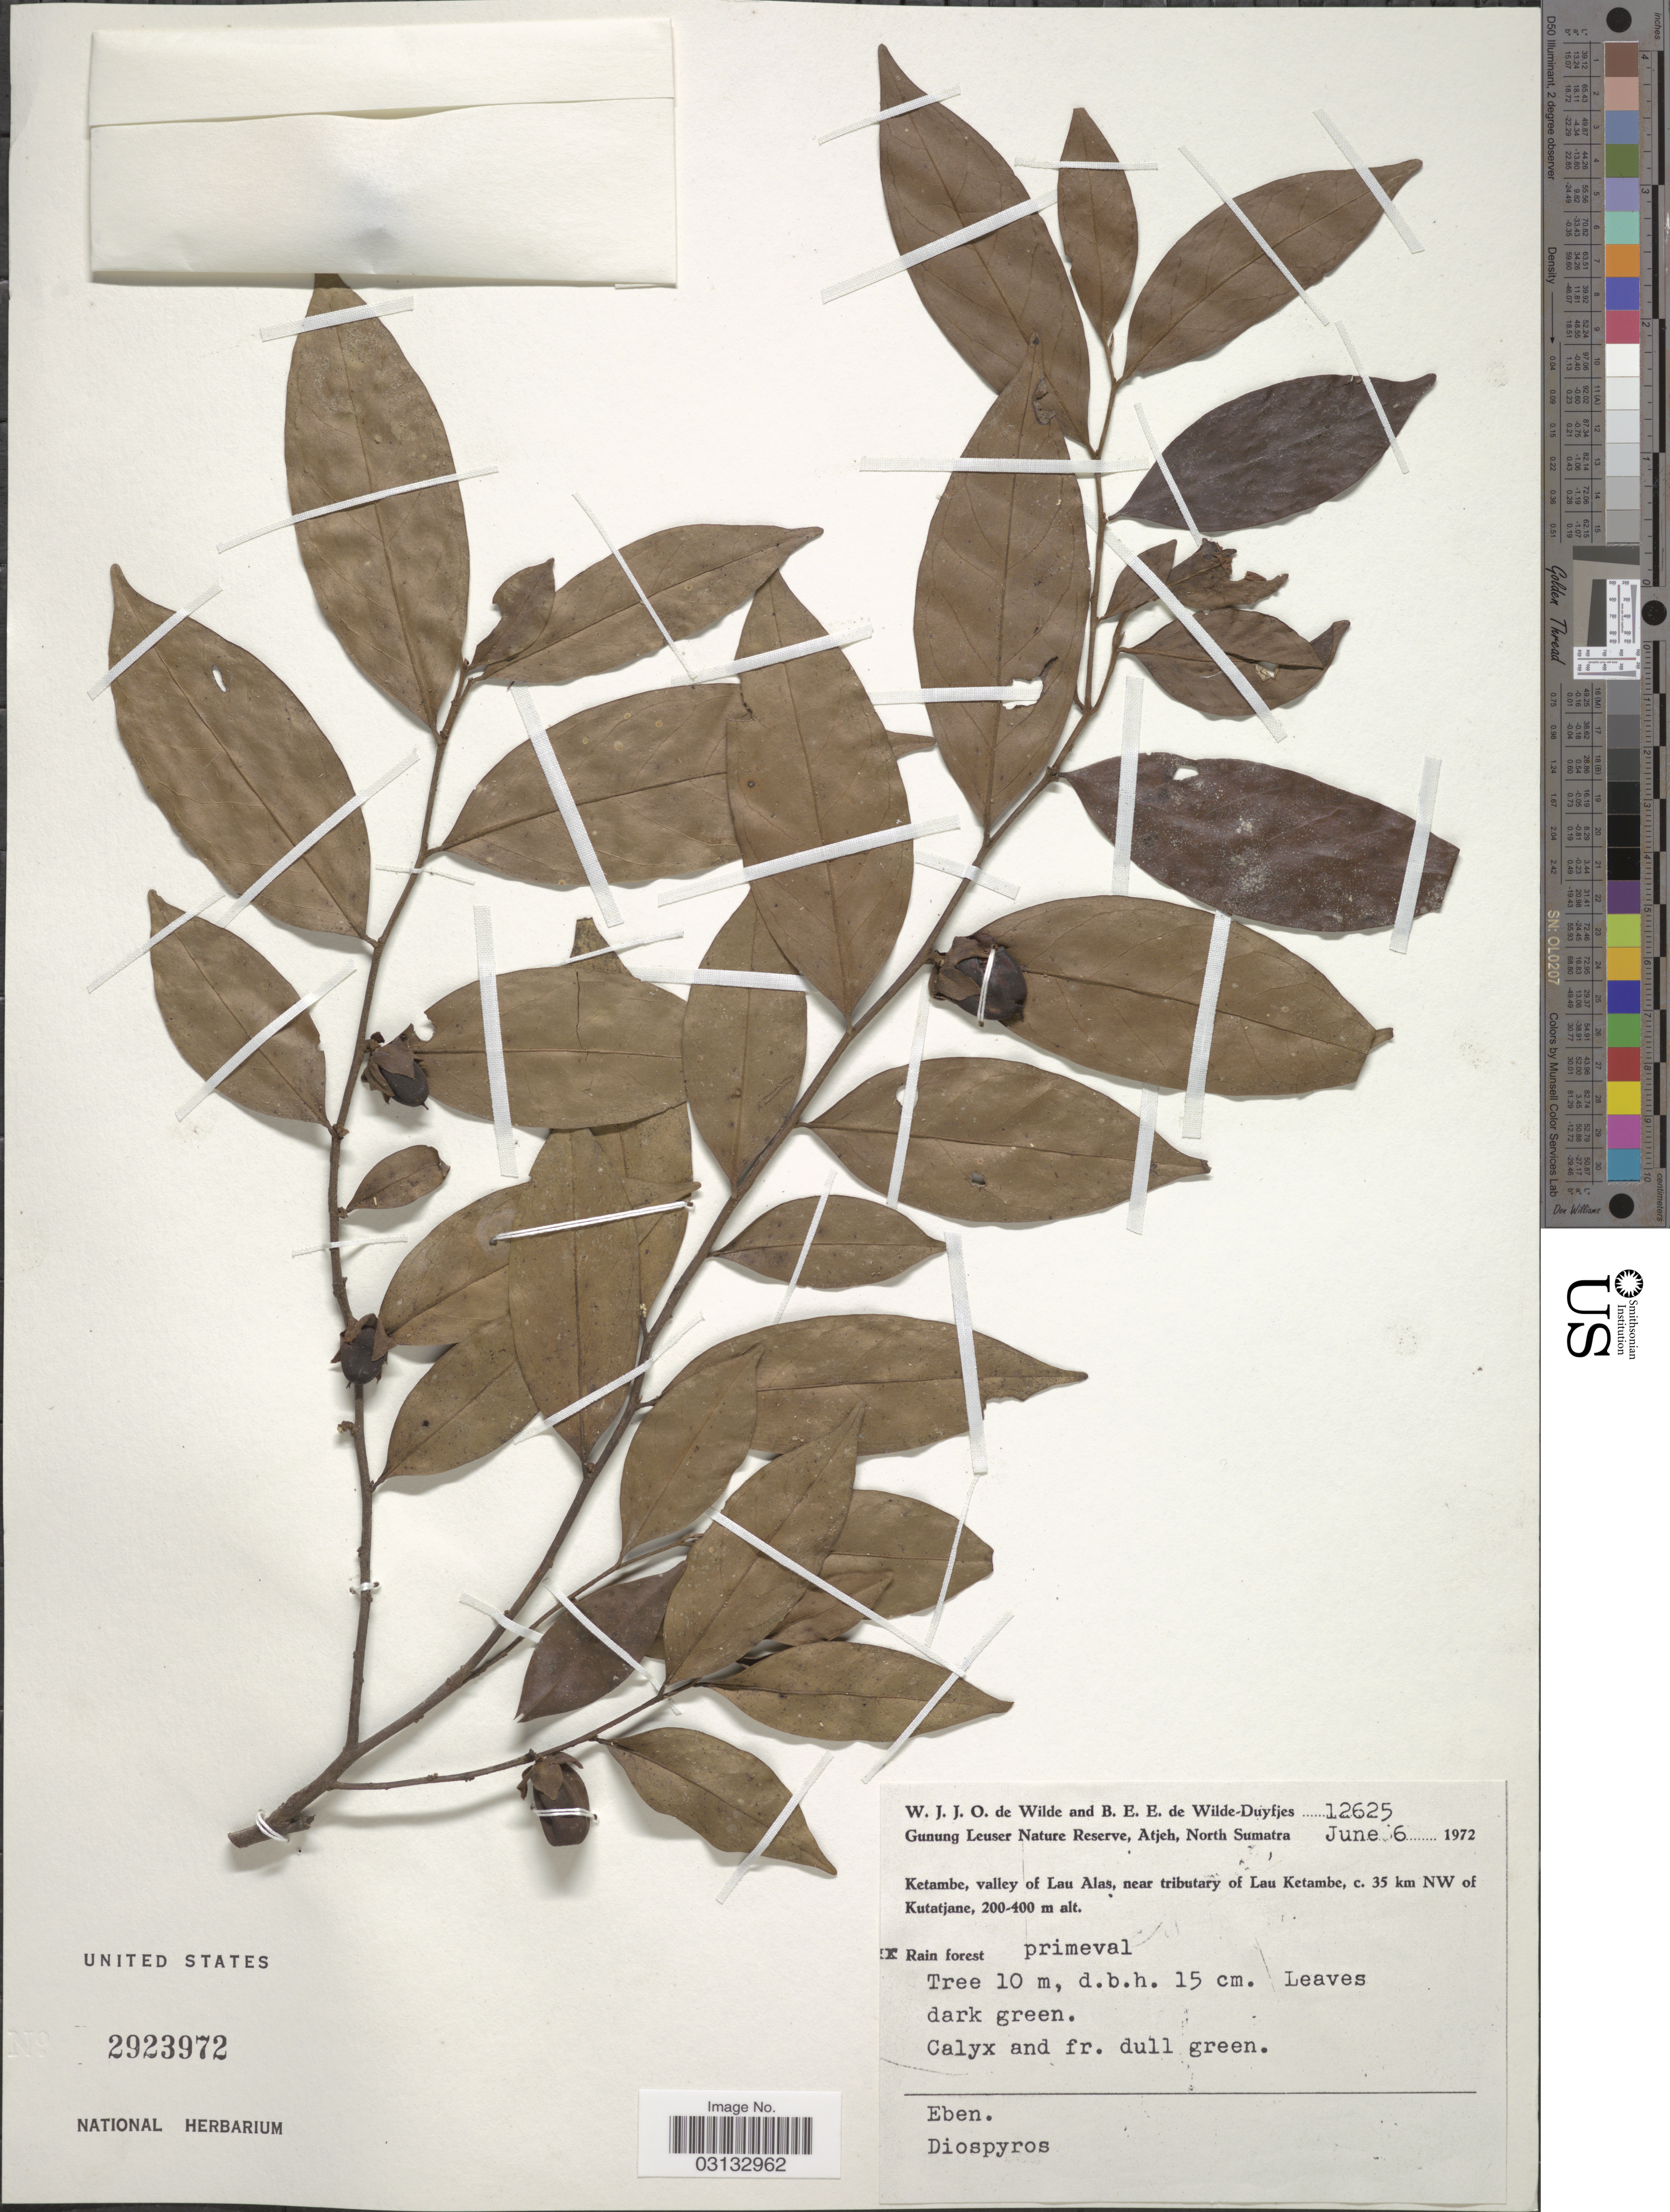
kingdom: Plantae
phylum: Tracheophyta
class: Magnoliopsida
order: Ericales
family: Ebenaceae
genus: Diospyros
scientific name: Diospyros sp.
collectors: W. J. de Wilde & B. E. de Wilde-Duyfjes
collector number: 12625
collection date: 1972-06-06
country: Indonesia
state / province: Sumatra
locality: Gunung Leuser Nature Reserve, Atjeh, North Sumatra. Ketambe, valley of Lau Alas, near tributary of Lau Ketambe, c. 35 km NW of Kutatjane.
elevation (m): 200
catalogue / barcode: US 2923972